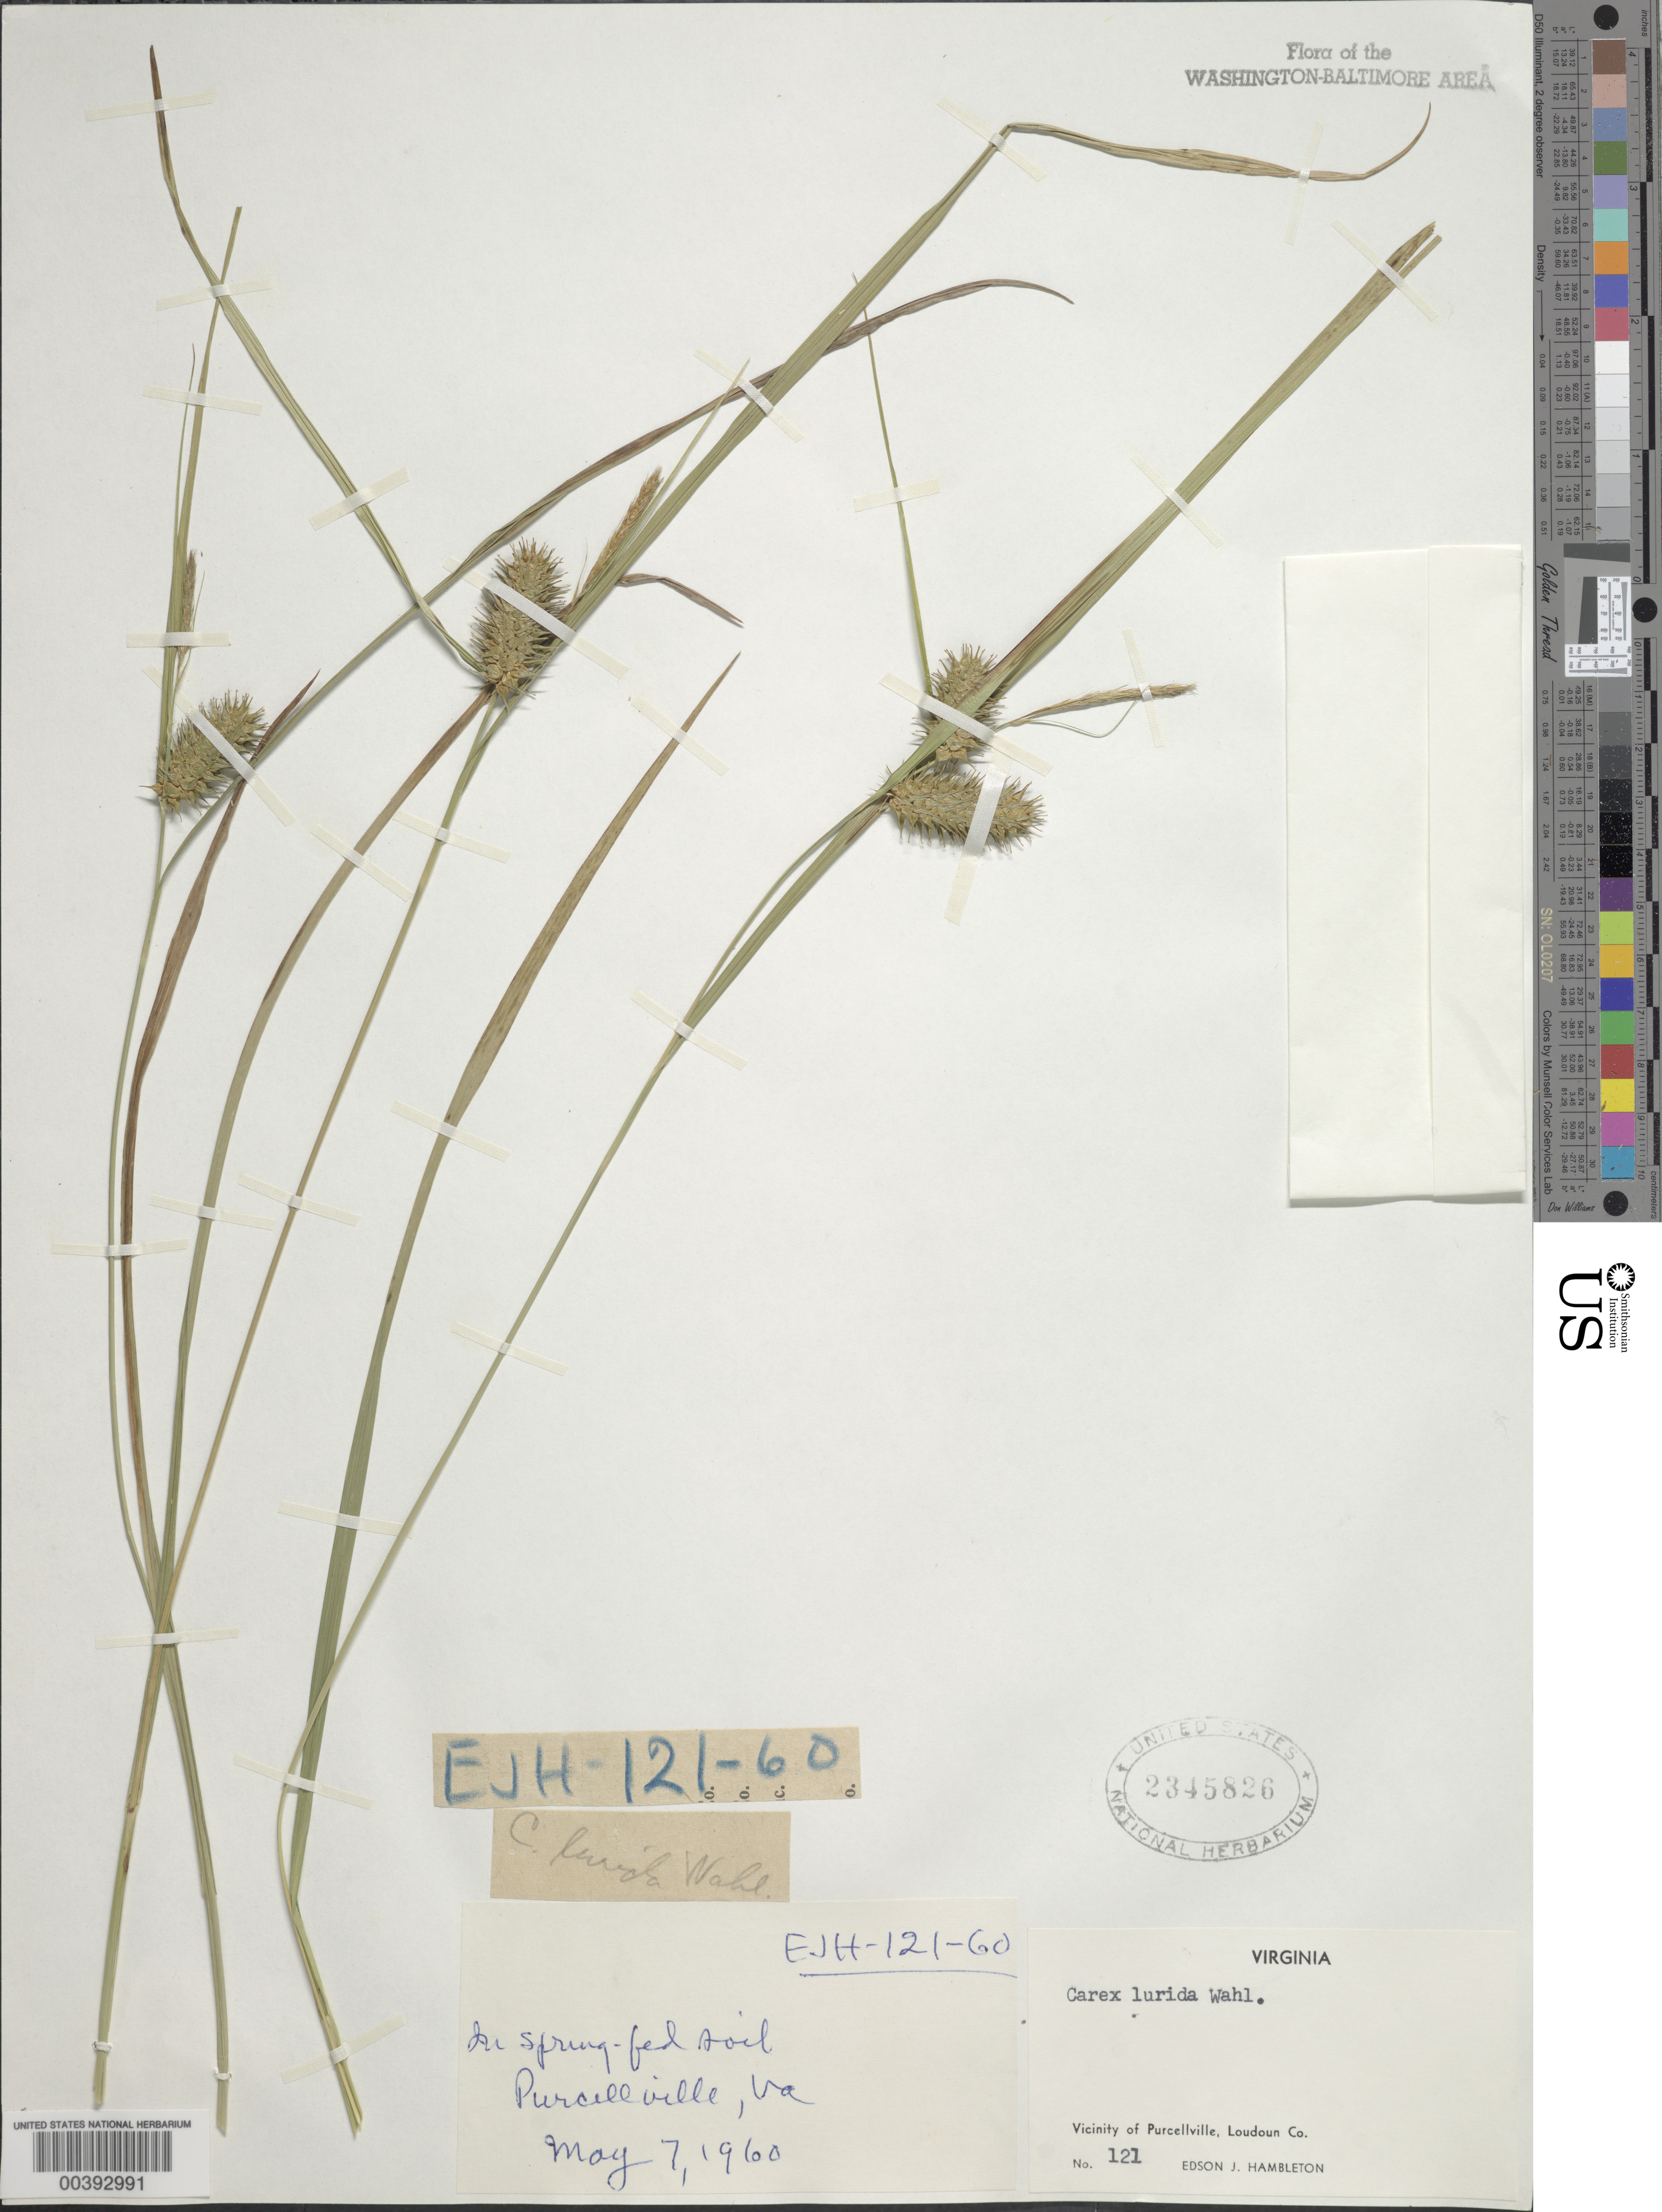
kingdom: Plantae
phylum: Tracheophyta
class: Liliopsida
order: Poales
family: Cyperaceae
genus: Carex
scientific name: Carex lurida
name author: Wahlenb.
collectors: E. Hambleton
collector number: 121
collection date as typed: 07 May 1960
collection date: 1960-05-07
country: United States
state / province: Virginia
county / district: Loudoun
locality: Purcellville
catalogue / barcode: US 2345826